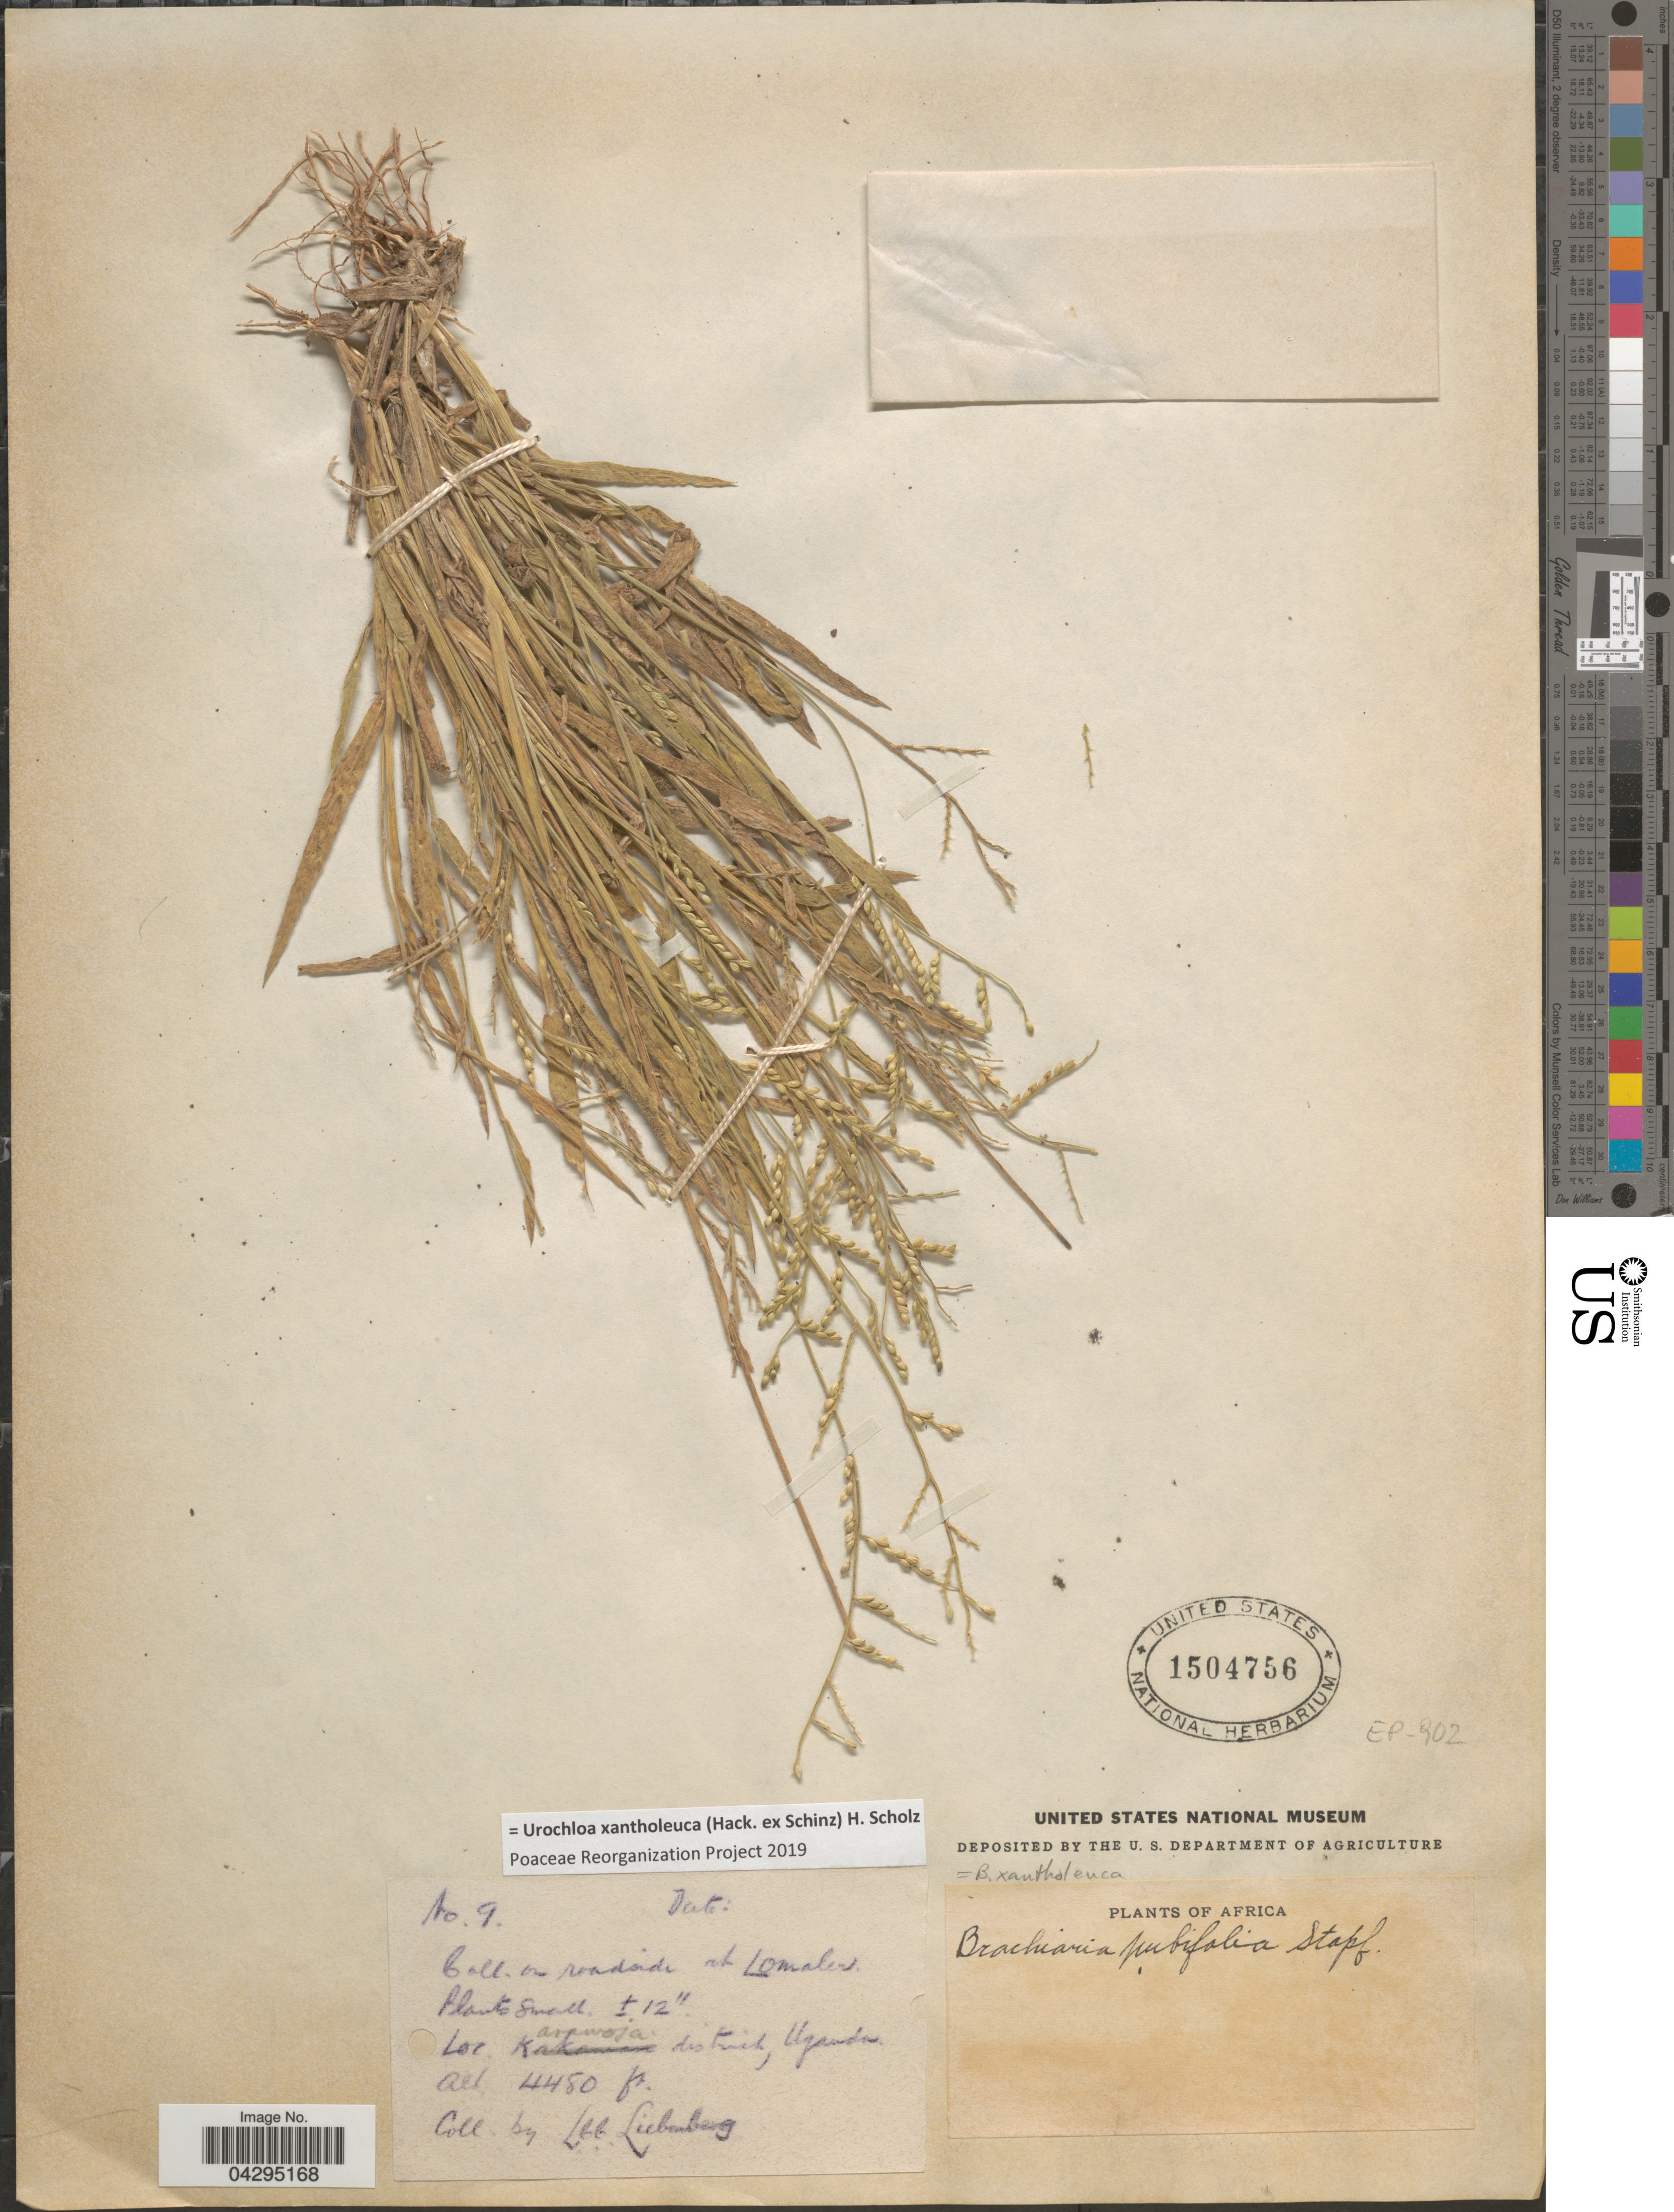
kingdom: Plantae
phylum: Tracheophyta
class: Liliopsida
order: Poales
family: Poaceae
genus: Urochloa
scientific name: Urochloa xantholeuca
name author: (Hack. ex Schinz) H. Scholz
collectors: L. Liebenberg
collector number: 9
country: Uganda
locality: On roadside at Lomaler. Asawoja district.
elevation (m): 1366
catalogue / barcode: US 1504756